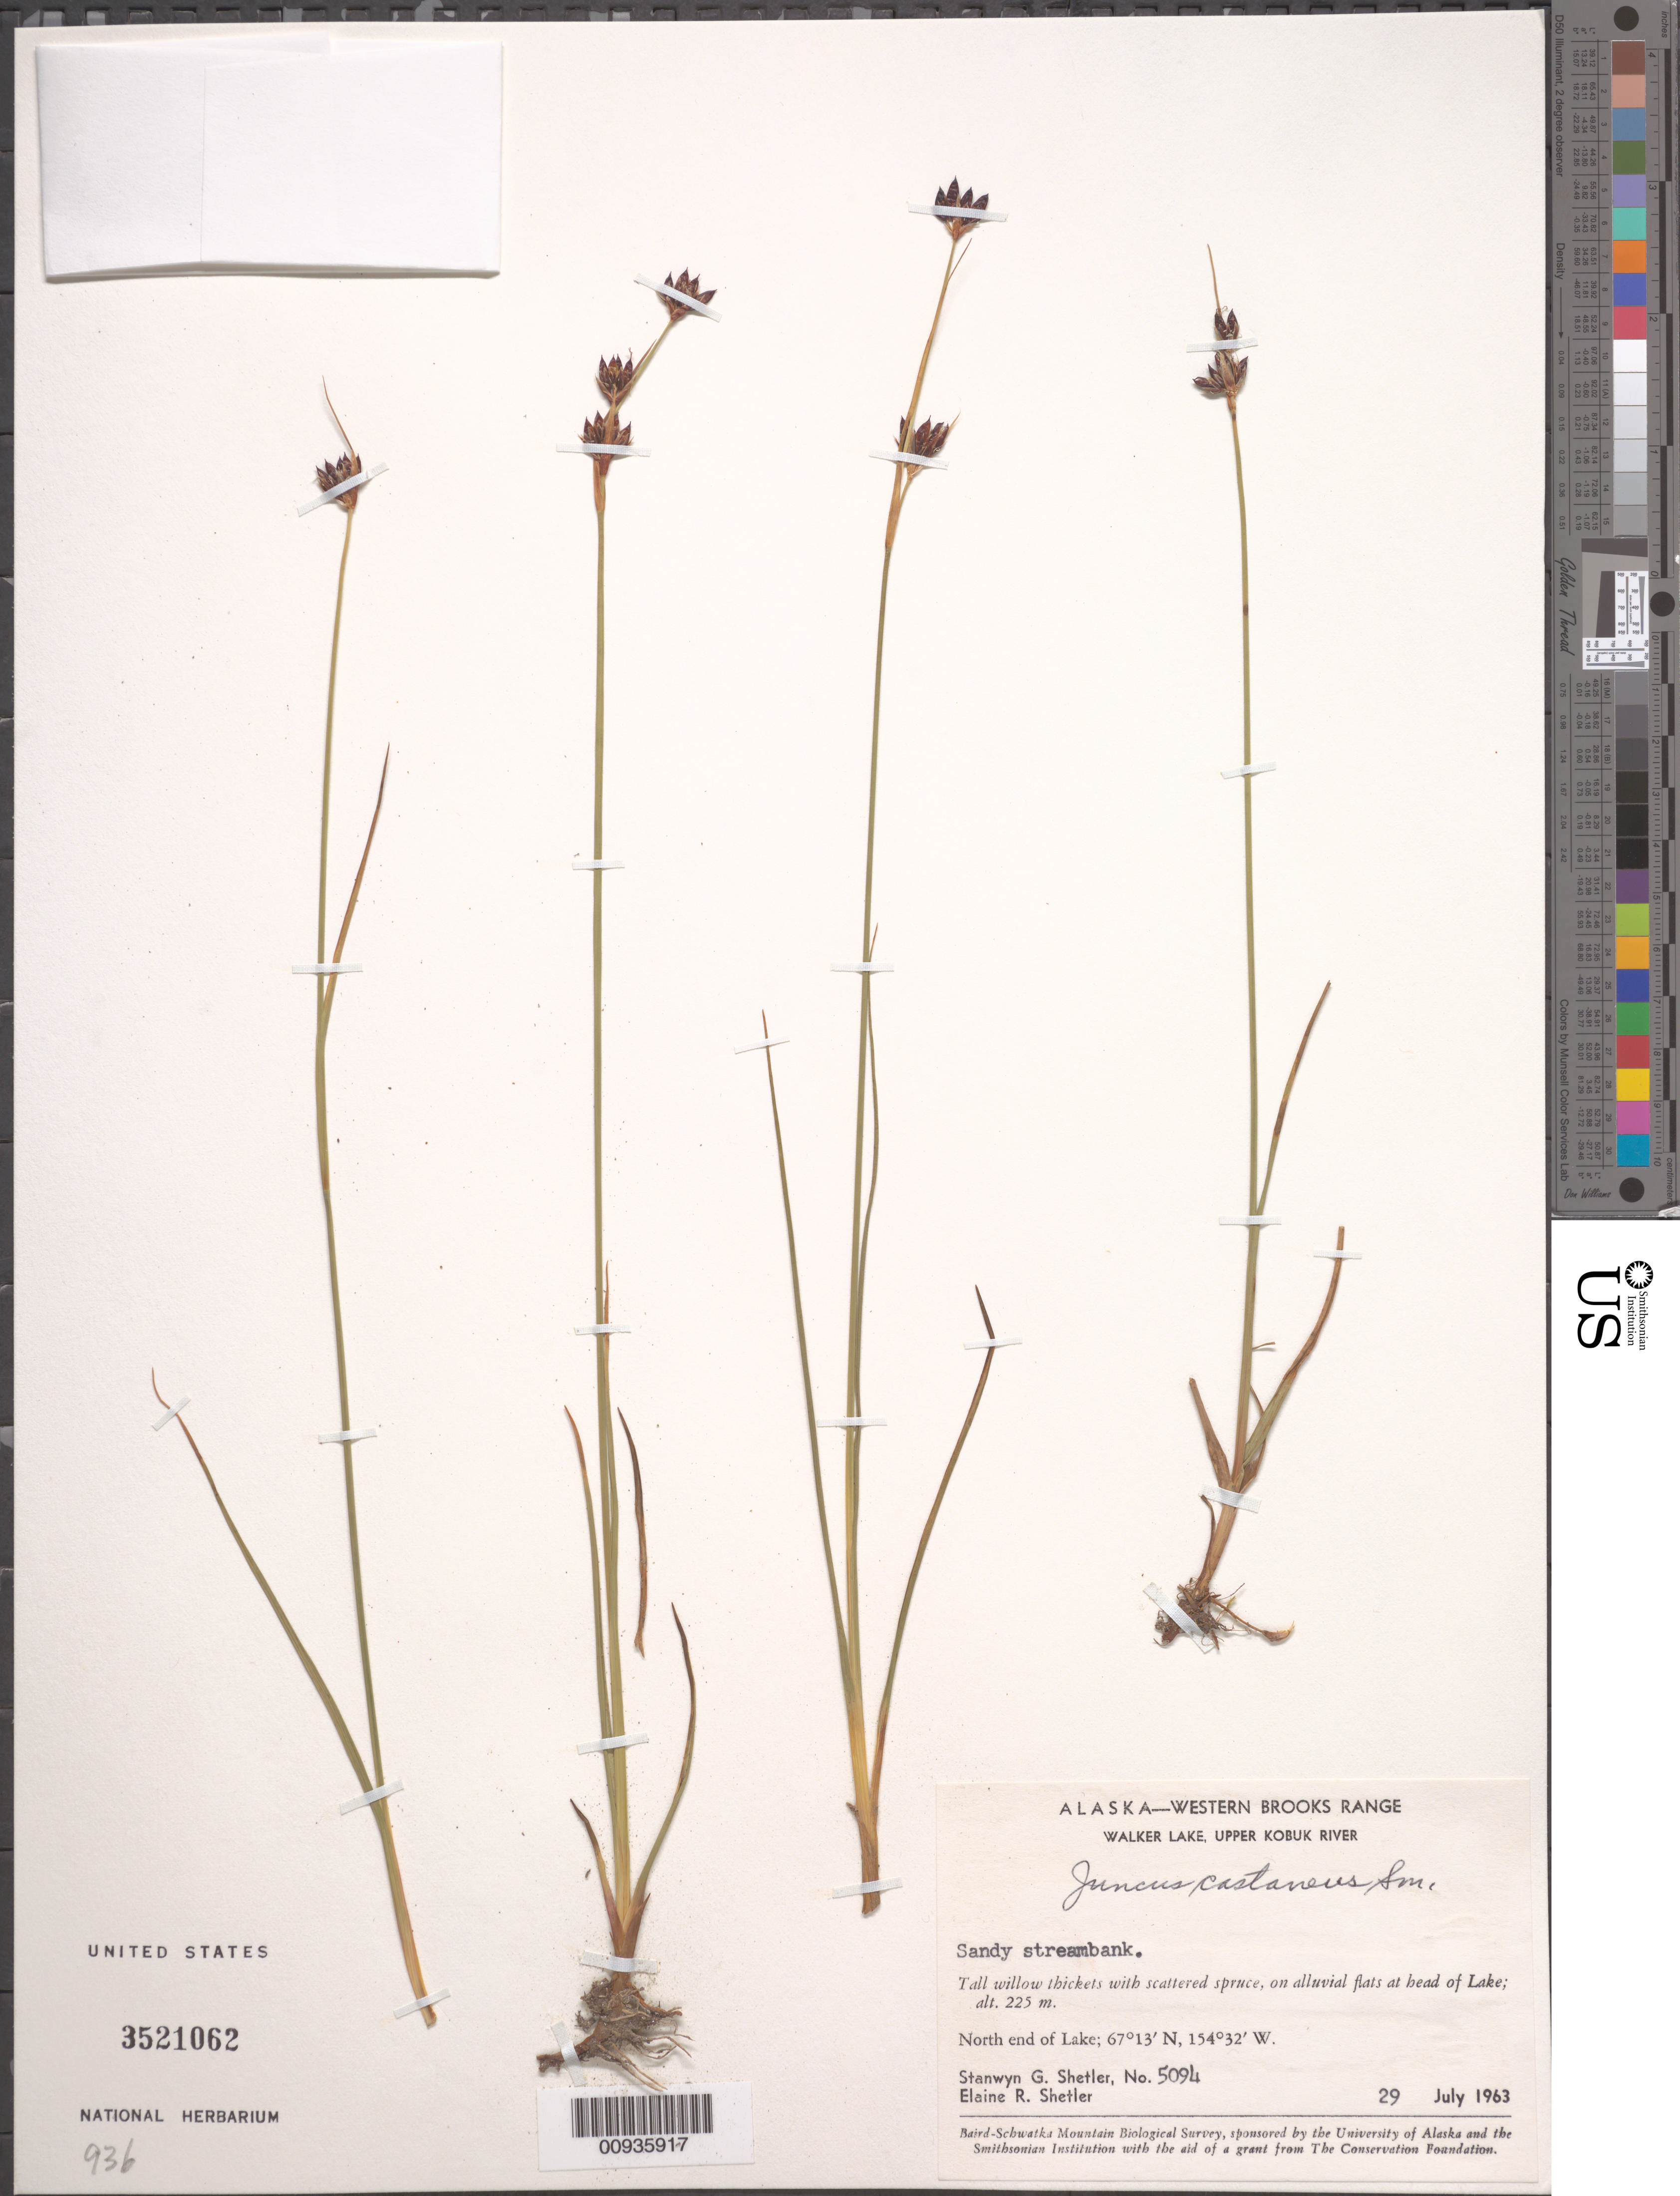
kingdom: Plantae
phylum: Tracheophyta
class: Magnoliopsida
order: Ericales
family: Ericaceae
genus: Vaccinium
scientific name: Vaccinium uliginosum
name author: L.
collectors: S. Shetler, D. Chesemore & J. Chesemore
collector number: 5340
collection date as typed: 16 Jun 1963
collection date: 1963-06-16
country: United States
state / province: Alaska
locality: East side of Noatak River just southeast of village of Noatak. Western Brooks Range, Lower Noatak Valley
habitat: Cottongrass tussock meadow. Wide plain.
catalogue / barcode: US 3525517